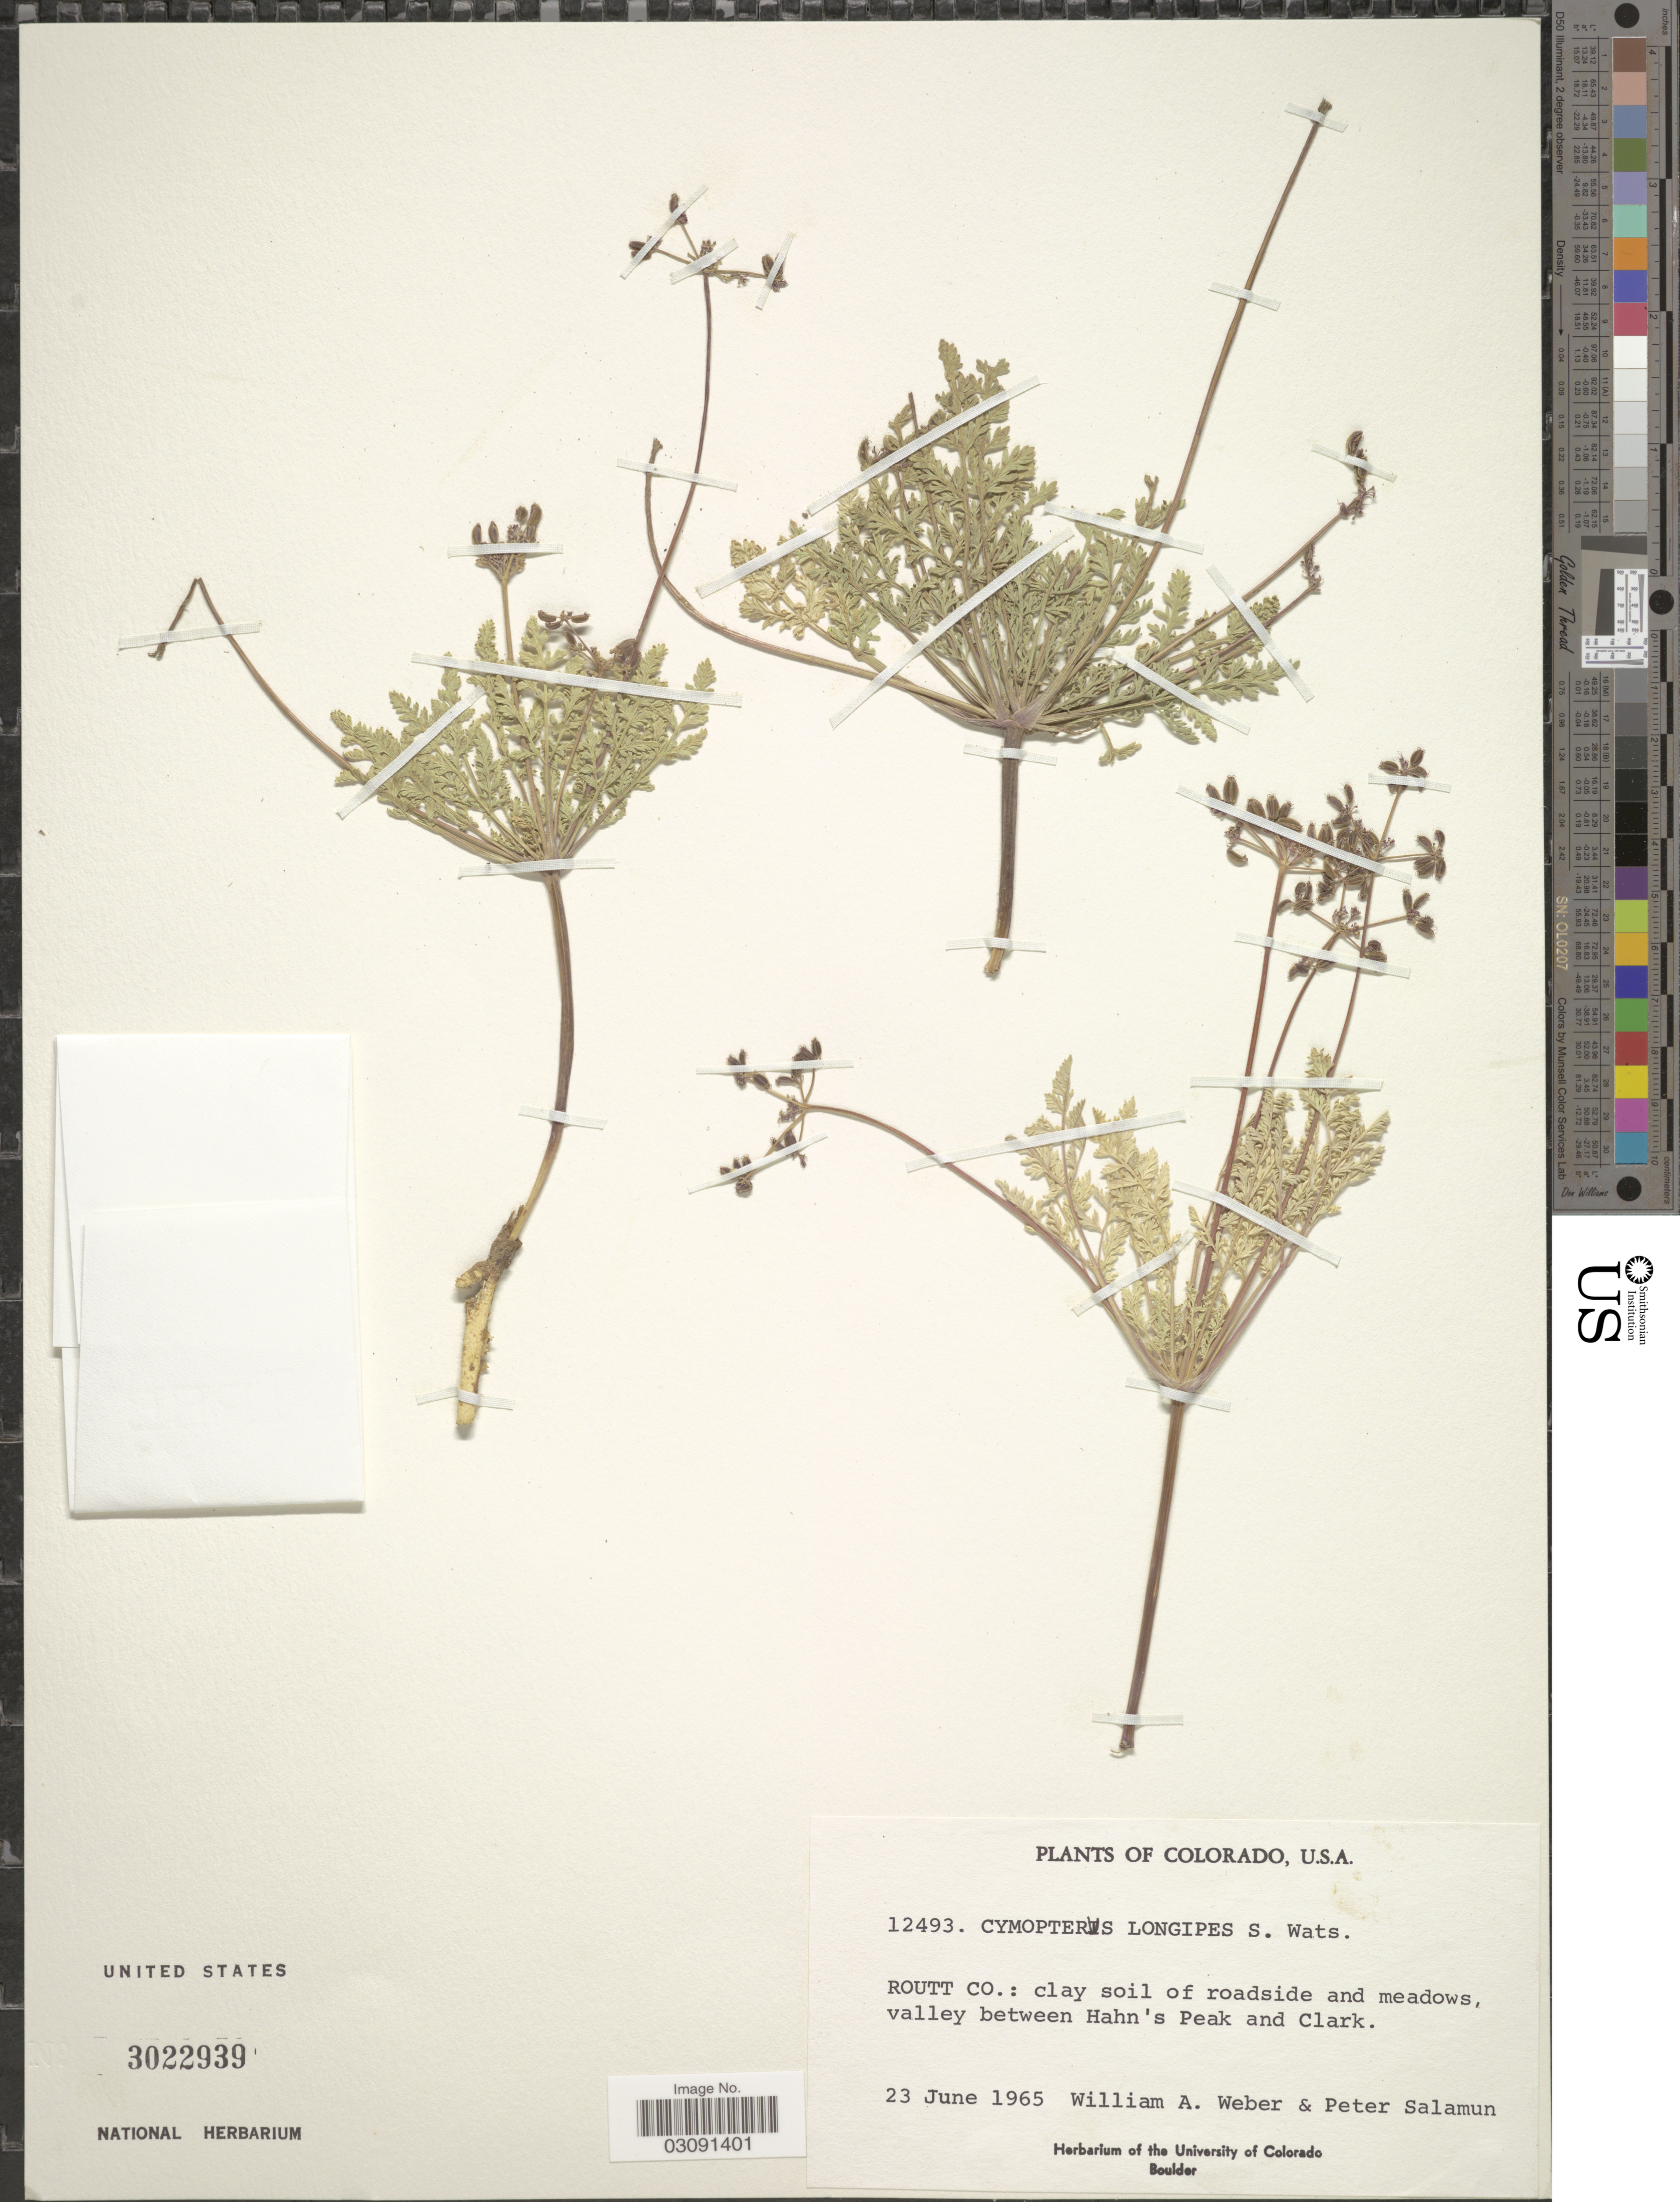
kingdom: Plantae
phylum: Tracheophyta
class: Magnoliopsida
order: Apiales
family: Apiaceae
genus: Cymopterus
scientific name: Cymopterus longipes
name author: S. Watson in C. King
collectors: W. A. Weber & P. Salamun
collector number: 12493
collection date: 1965-06-23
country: United States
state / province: Colorado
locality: Routt Co.: clay soil of roadside and meadows, valley between Hahn's Peak and Clark.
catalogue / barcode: US 3022939